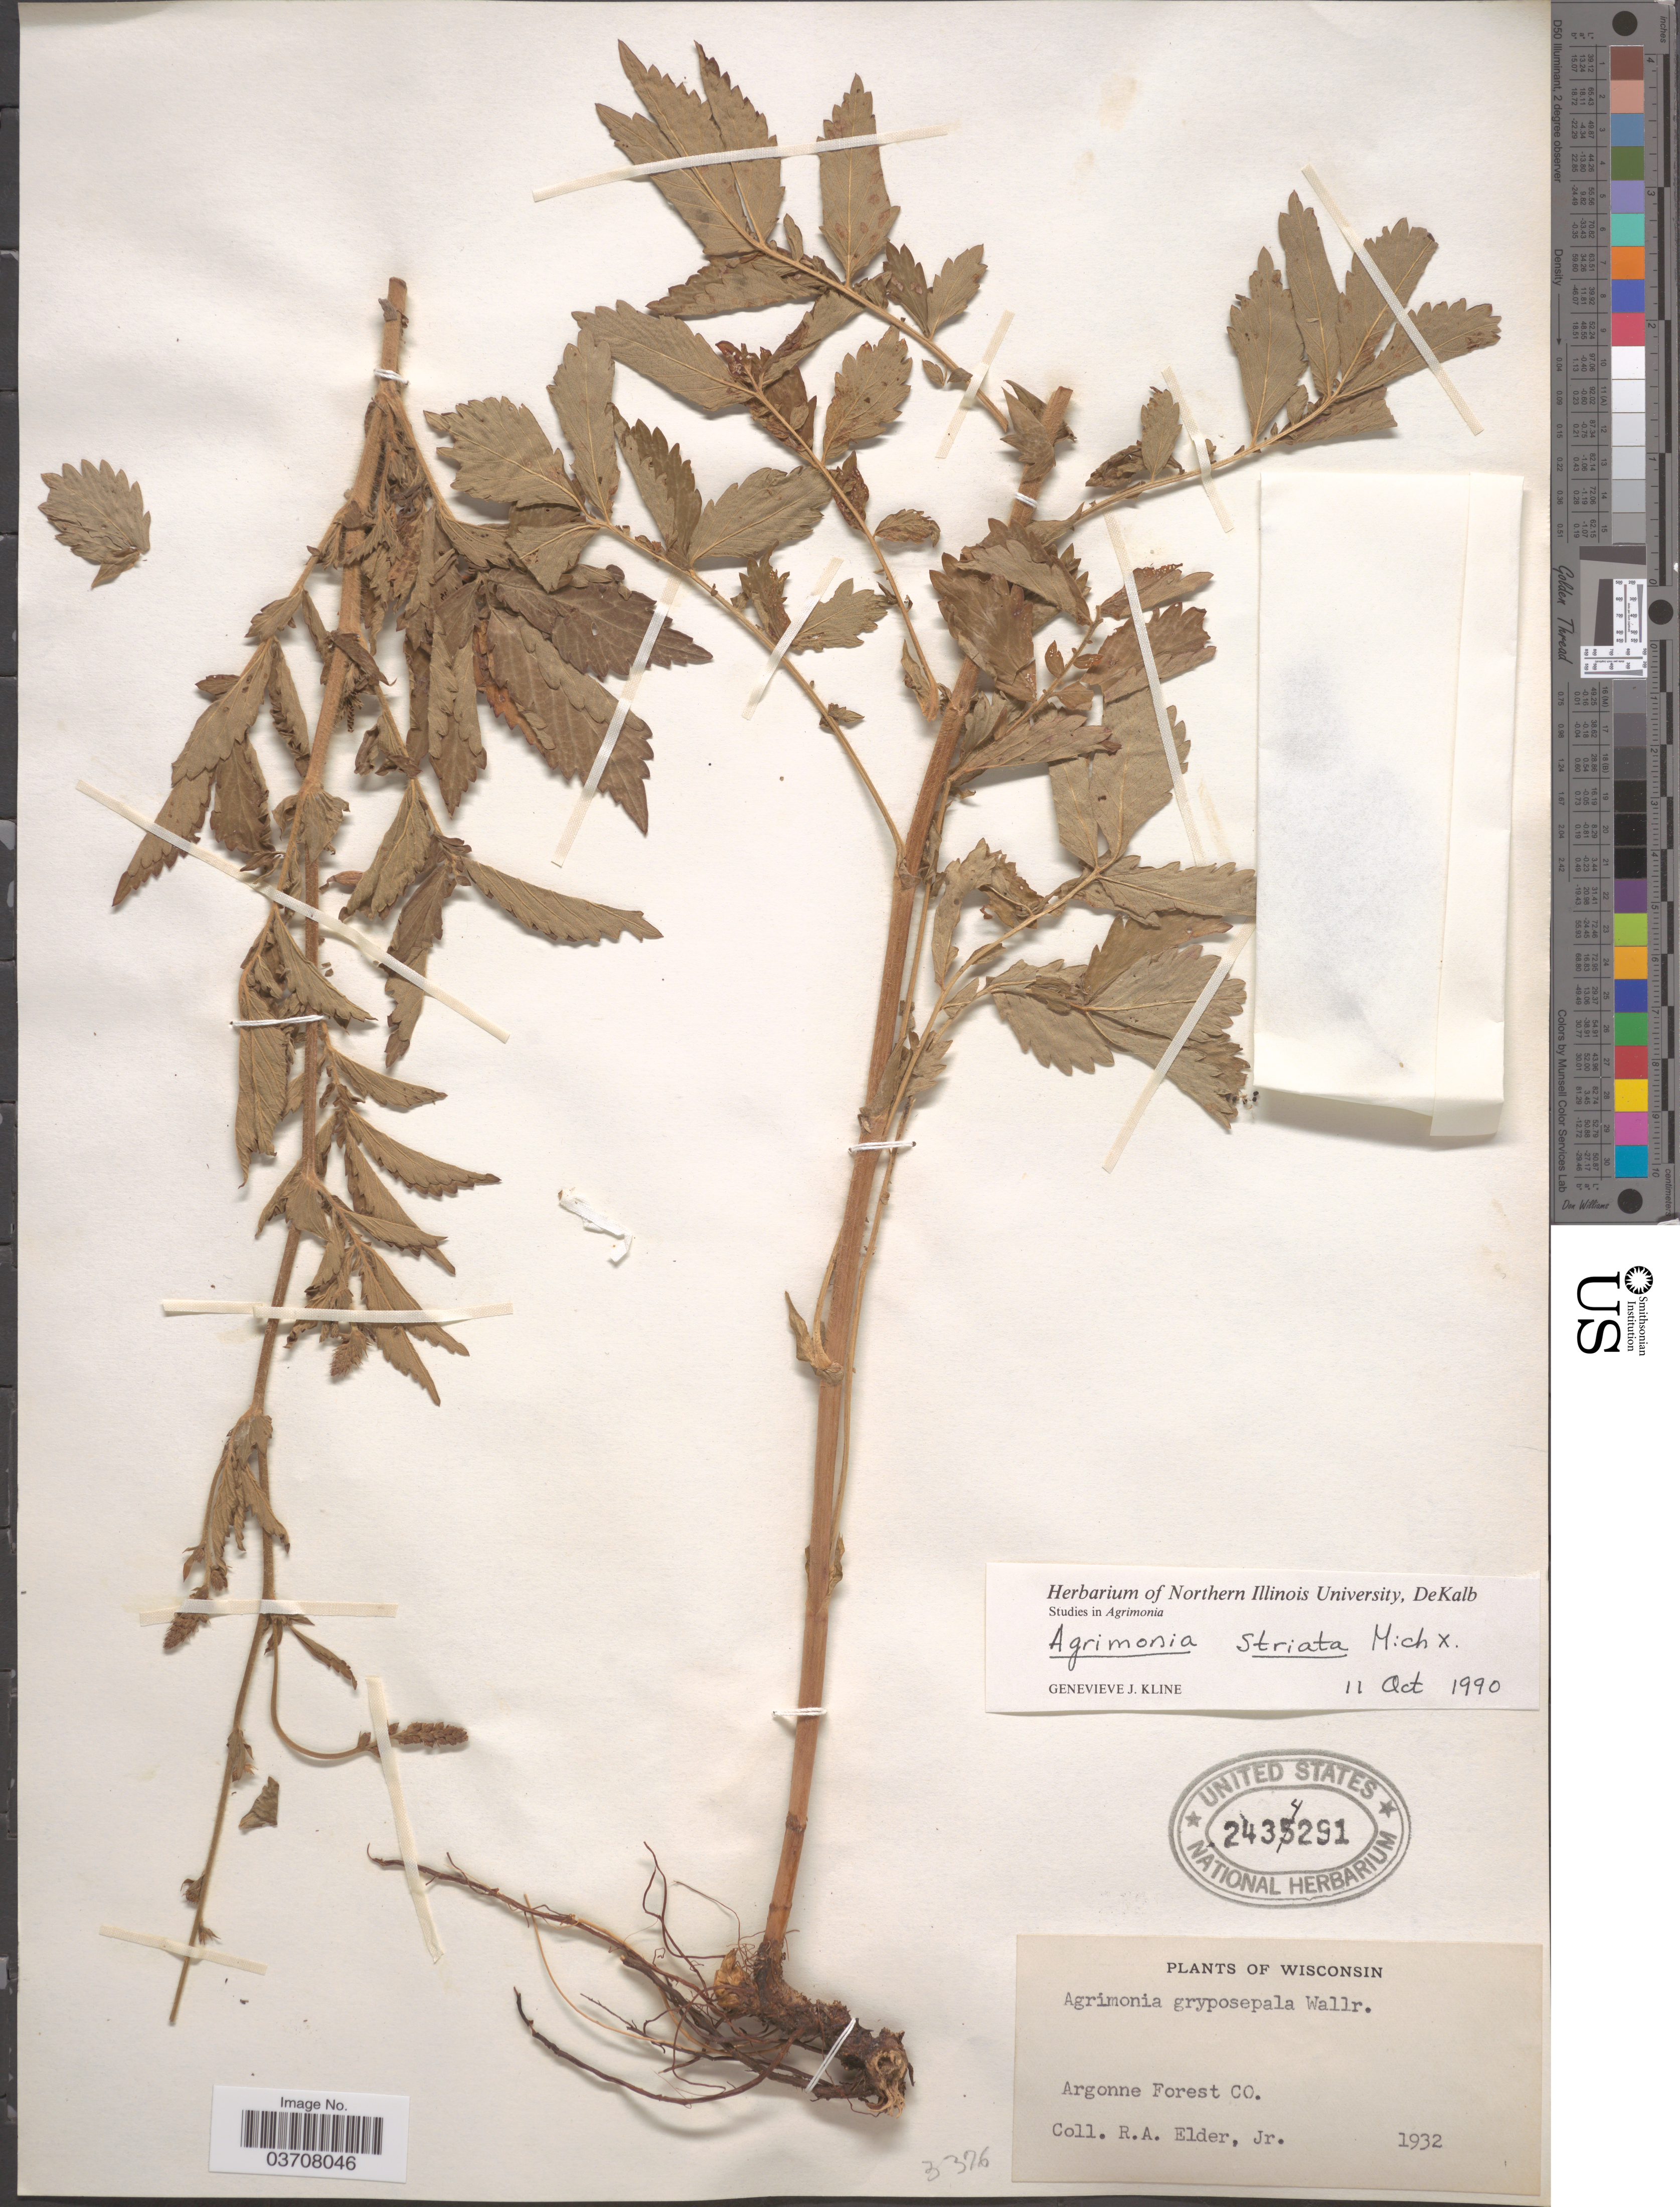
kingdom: Plantae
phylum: Tracheophyta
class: Magnoliopsida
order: Rosales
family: Rosaceae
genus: Agrimonia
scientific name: Agrimonia striata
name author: Michx.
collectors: R. Elder Jr.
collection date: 1932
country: United States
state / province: Wisconsin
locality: Argonne Forest Co.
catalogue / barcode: US 2434291